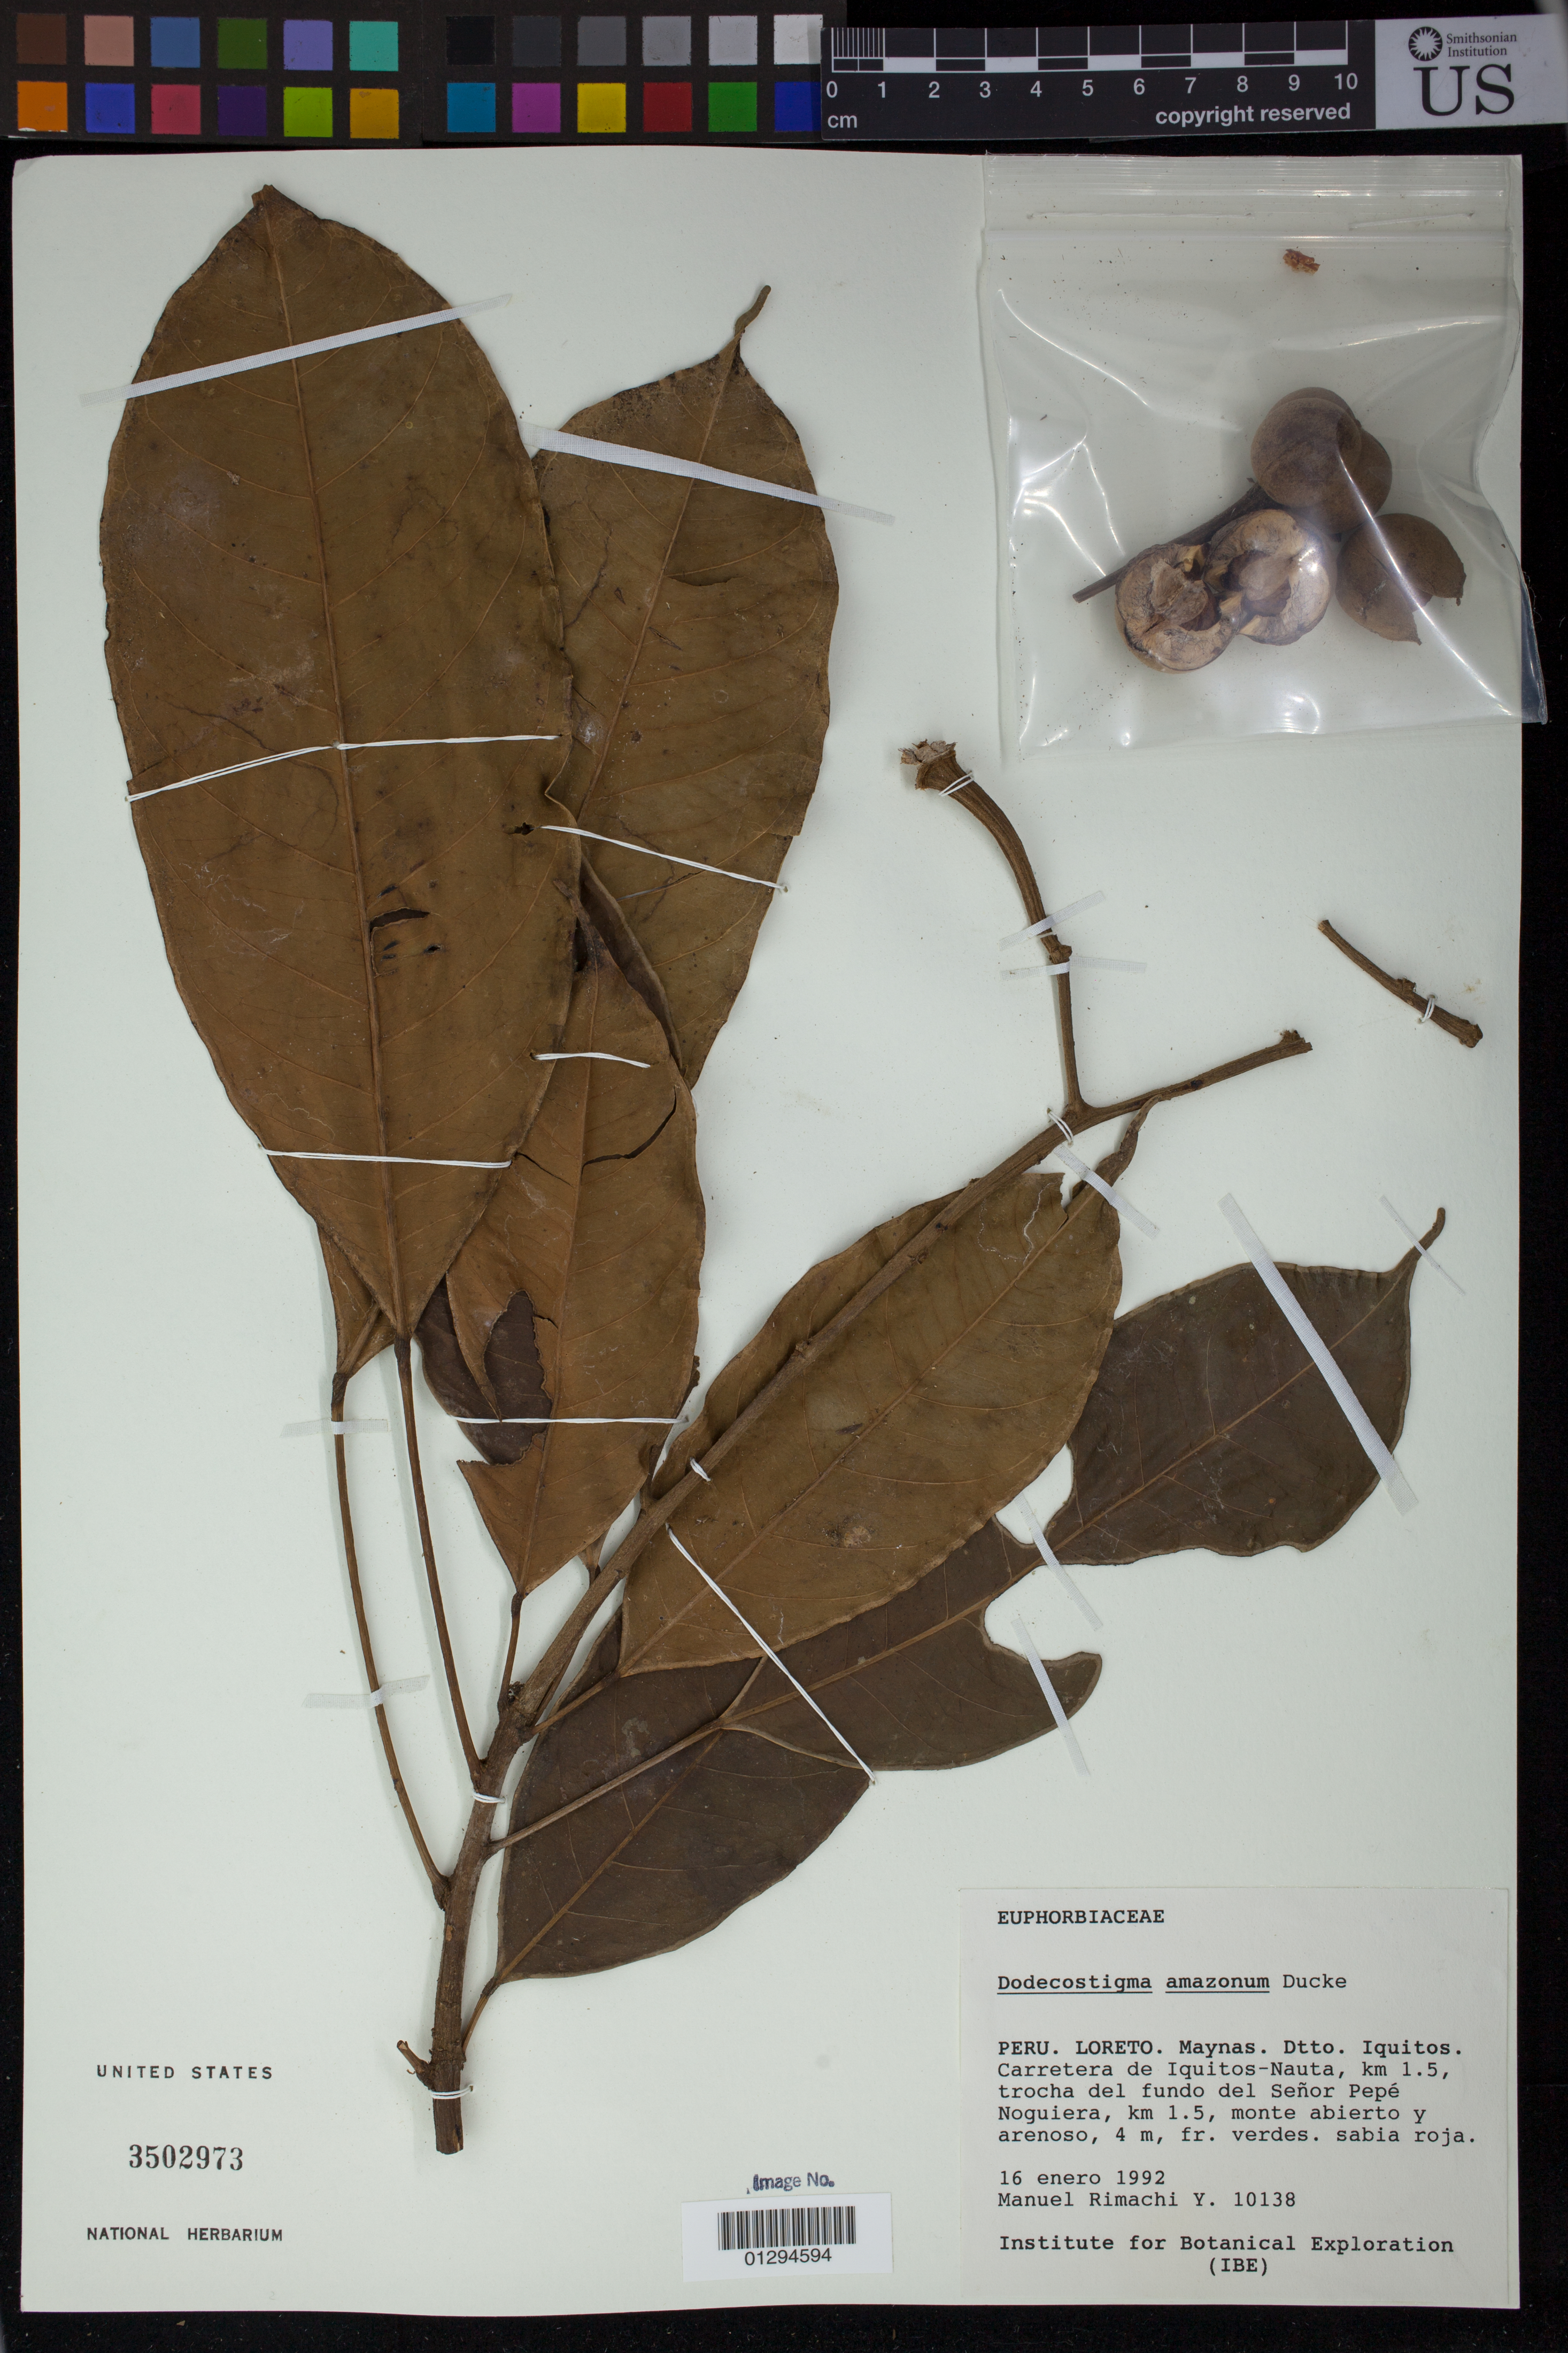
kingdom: Plantae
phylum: Tracheophyta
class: Magnoliopsida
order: Malpighiales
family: Euphorbiaceae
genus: Dodecastigma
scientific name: Dodecastigma amazonicum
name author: Ducke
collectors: M. Rimachi Y.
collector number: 10138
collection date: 1992-01-16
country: Peru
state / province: Loreto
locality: Maynas. Dtto. Iquitos. Carretera de Iquitos-Nauta, km 1.5, trocha del fundo del Senor Pepe Noguiera, km 1.5, monte abierto y arenoso,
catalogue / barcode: US 3502973